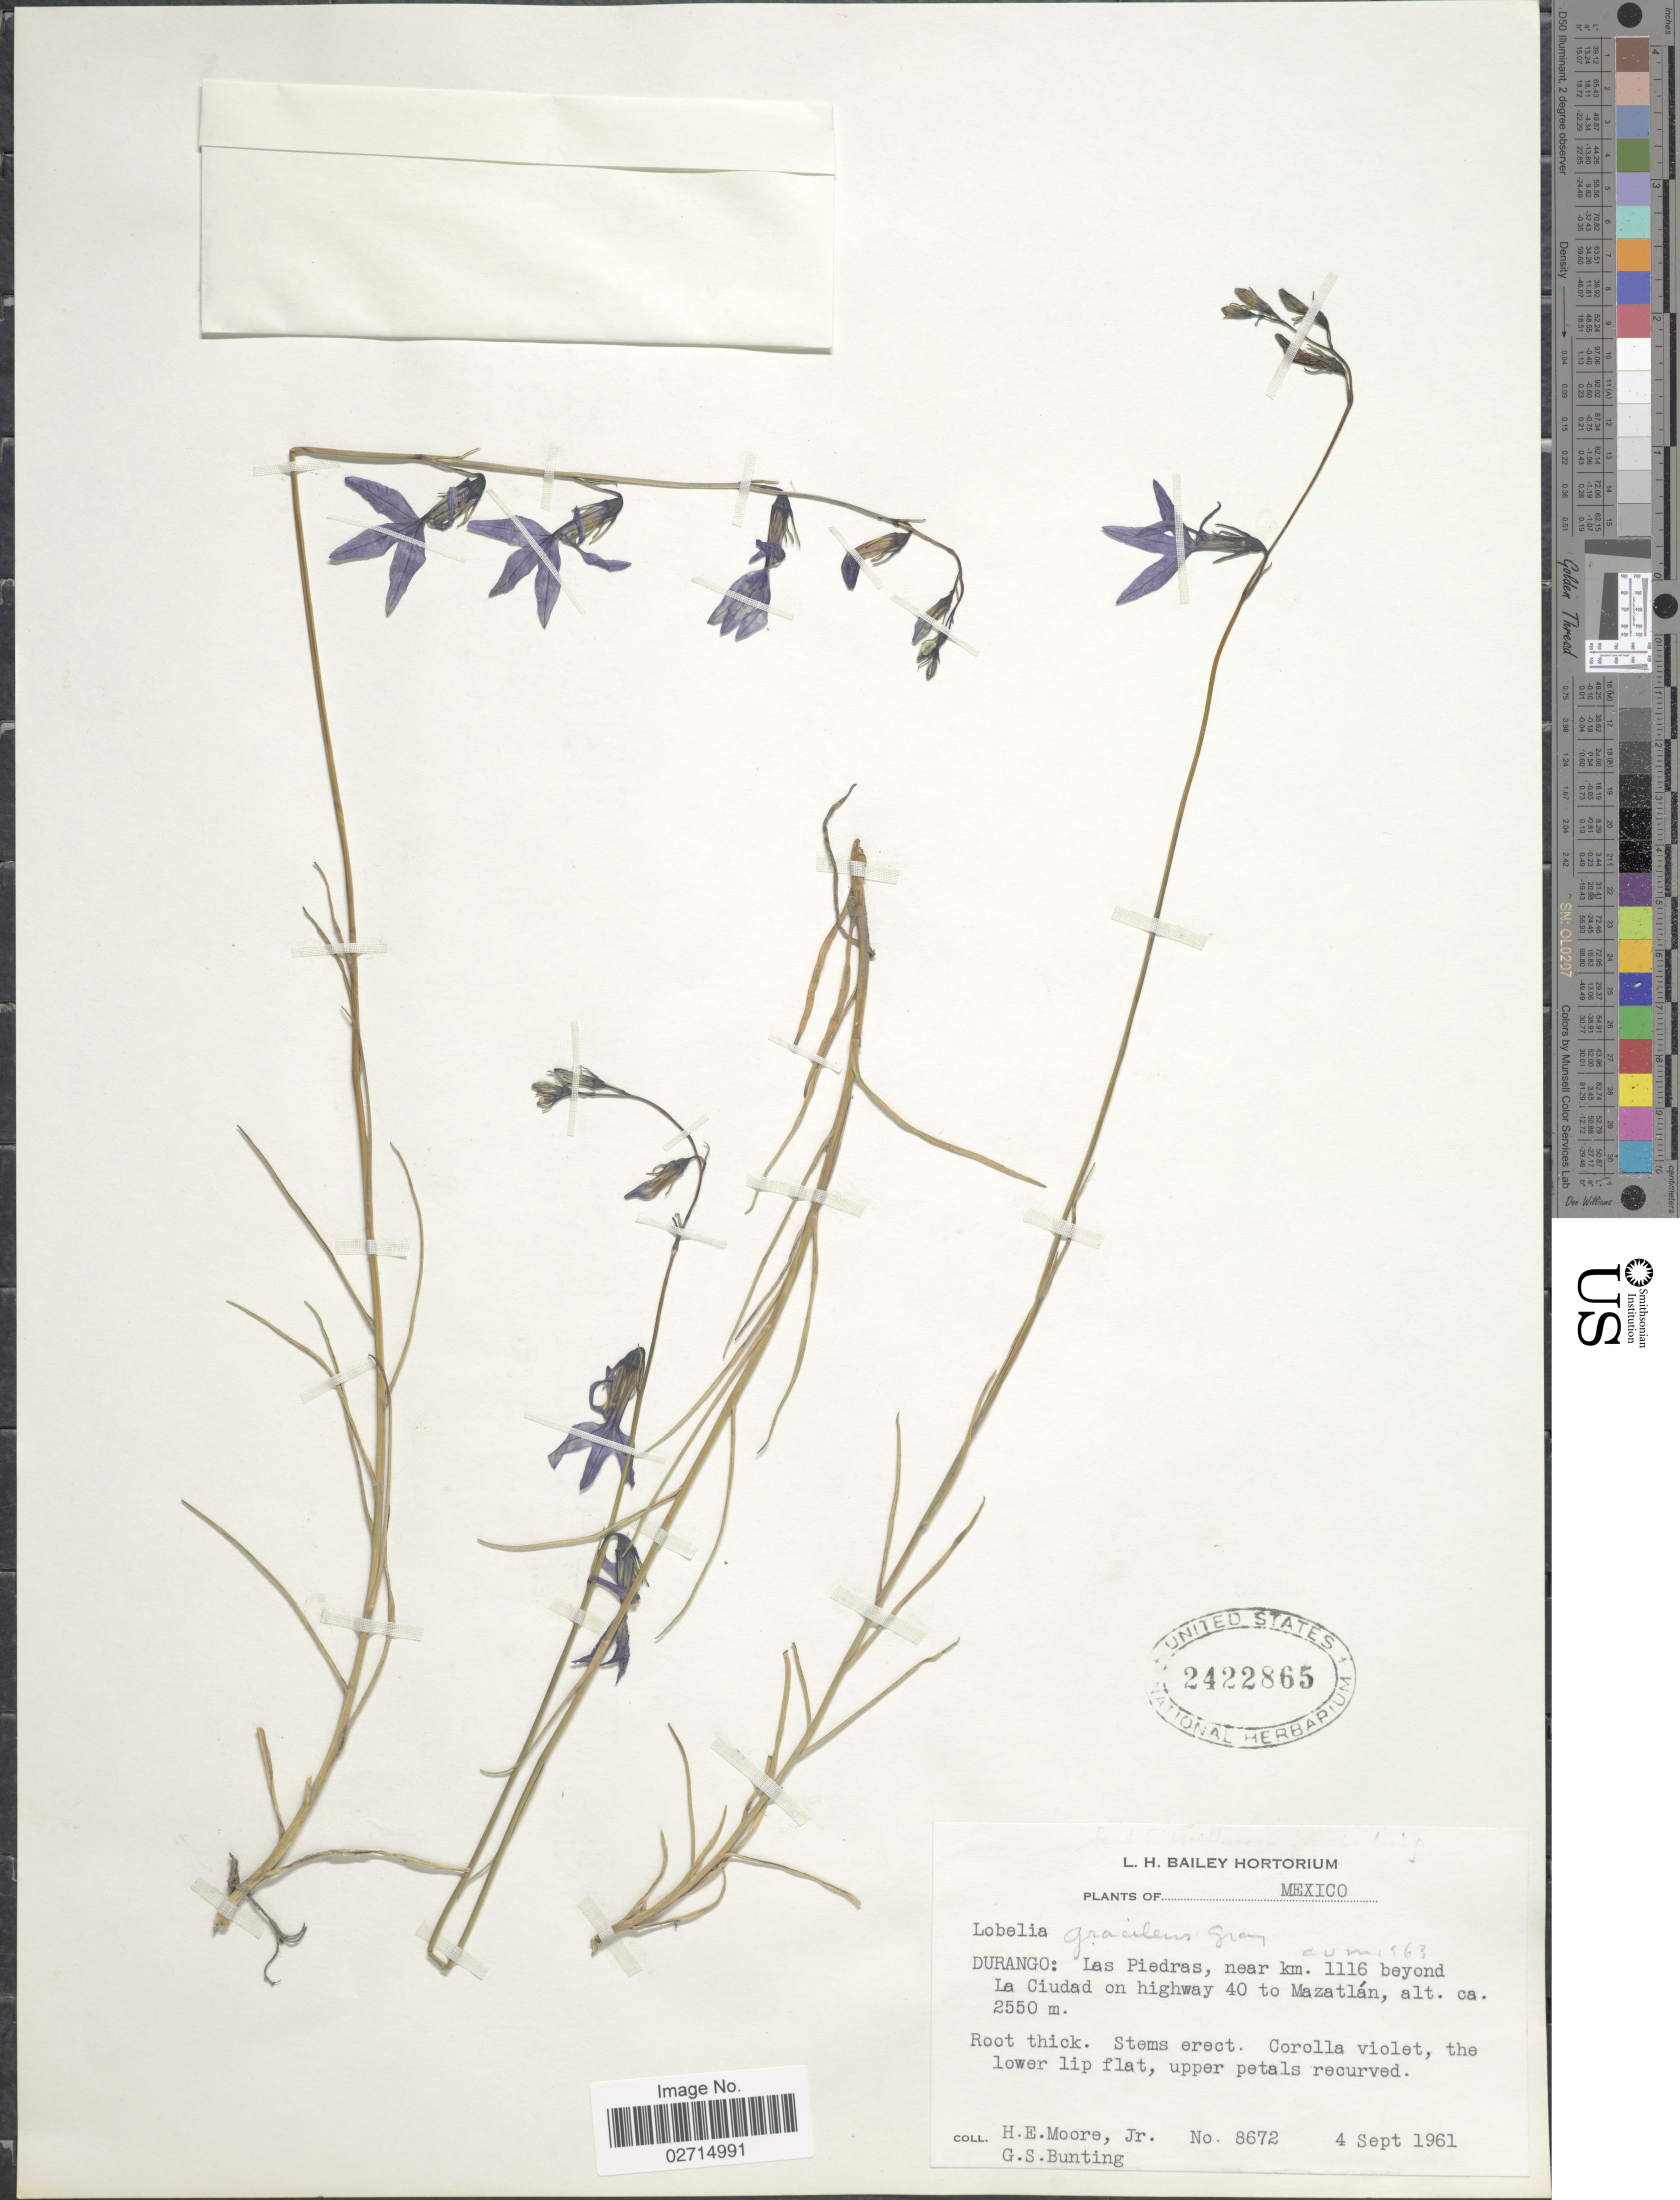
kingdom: Plantae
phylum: Tracheophyta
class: Magnoliopsida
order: Asterales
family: Campanulaceae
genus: Lobelia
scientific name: Lobelia gracilens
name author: A. Gray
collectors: H. Moore & G. S. Bunting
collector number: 8672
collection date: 1961-09-04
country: Mexico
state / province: Durango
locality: Durango: Las Piedras, near Km. 1116 beyond La Ciudad on highway 40 to Mazatlan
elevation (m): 2550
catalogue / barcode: US 2422865